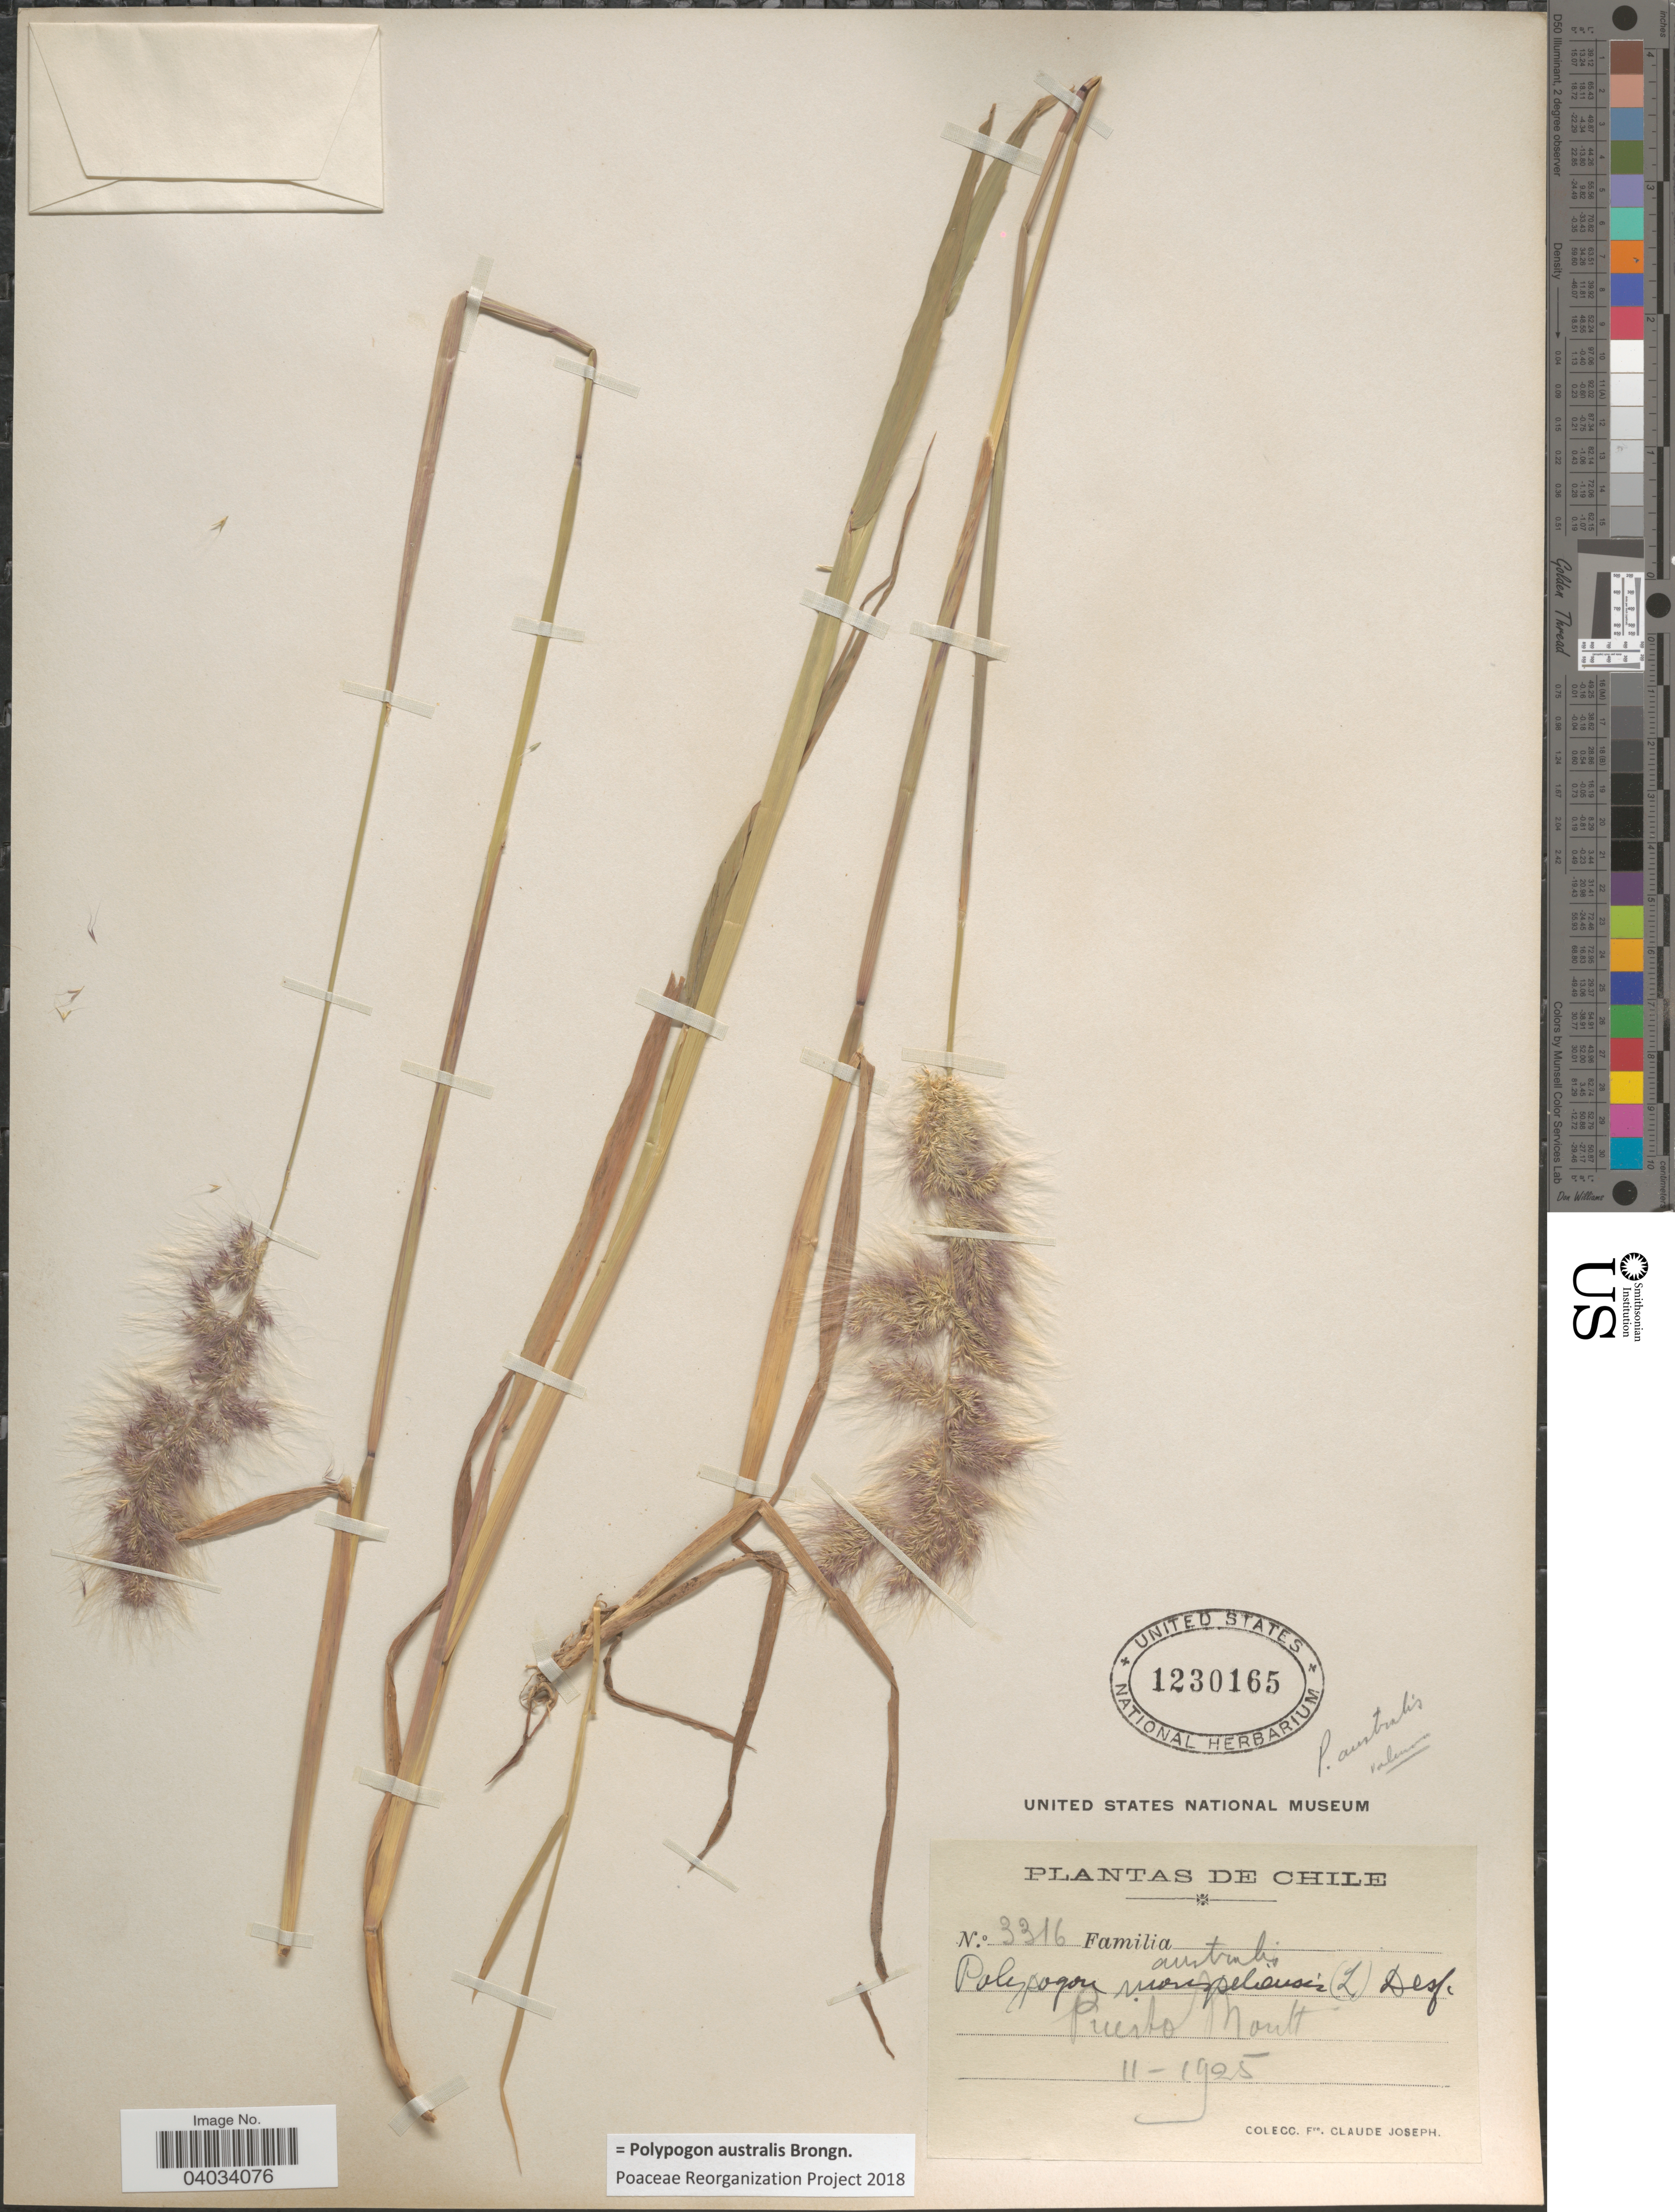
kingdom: Plantae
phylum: Tracheophyta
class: Liliopsida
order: Poales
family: Poaceae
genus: Polypogon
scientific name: Polypogon australis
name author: Brongn.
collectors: Bro. Claude-Joseph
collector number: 3316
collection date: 1925-11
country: Chile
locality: Puerto Montt.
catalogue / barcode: US 1230165